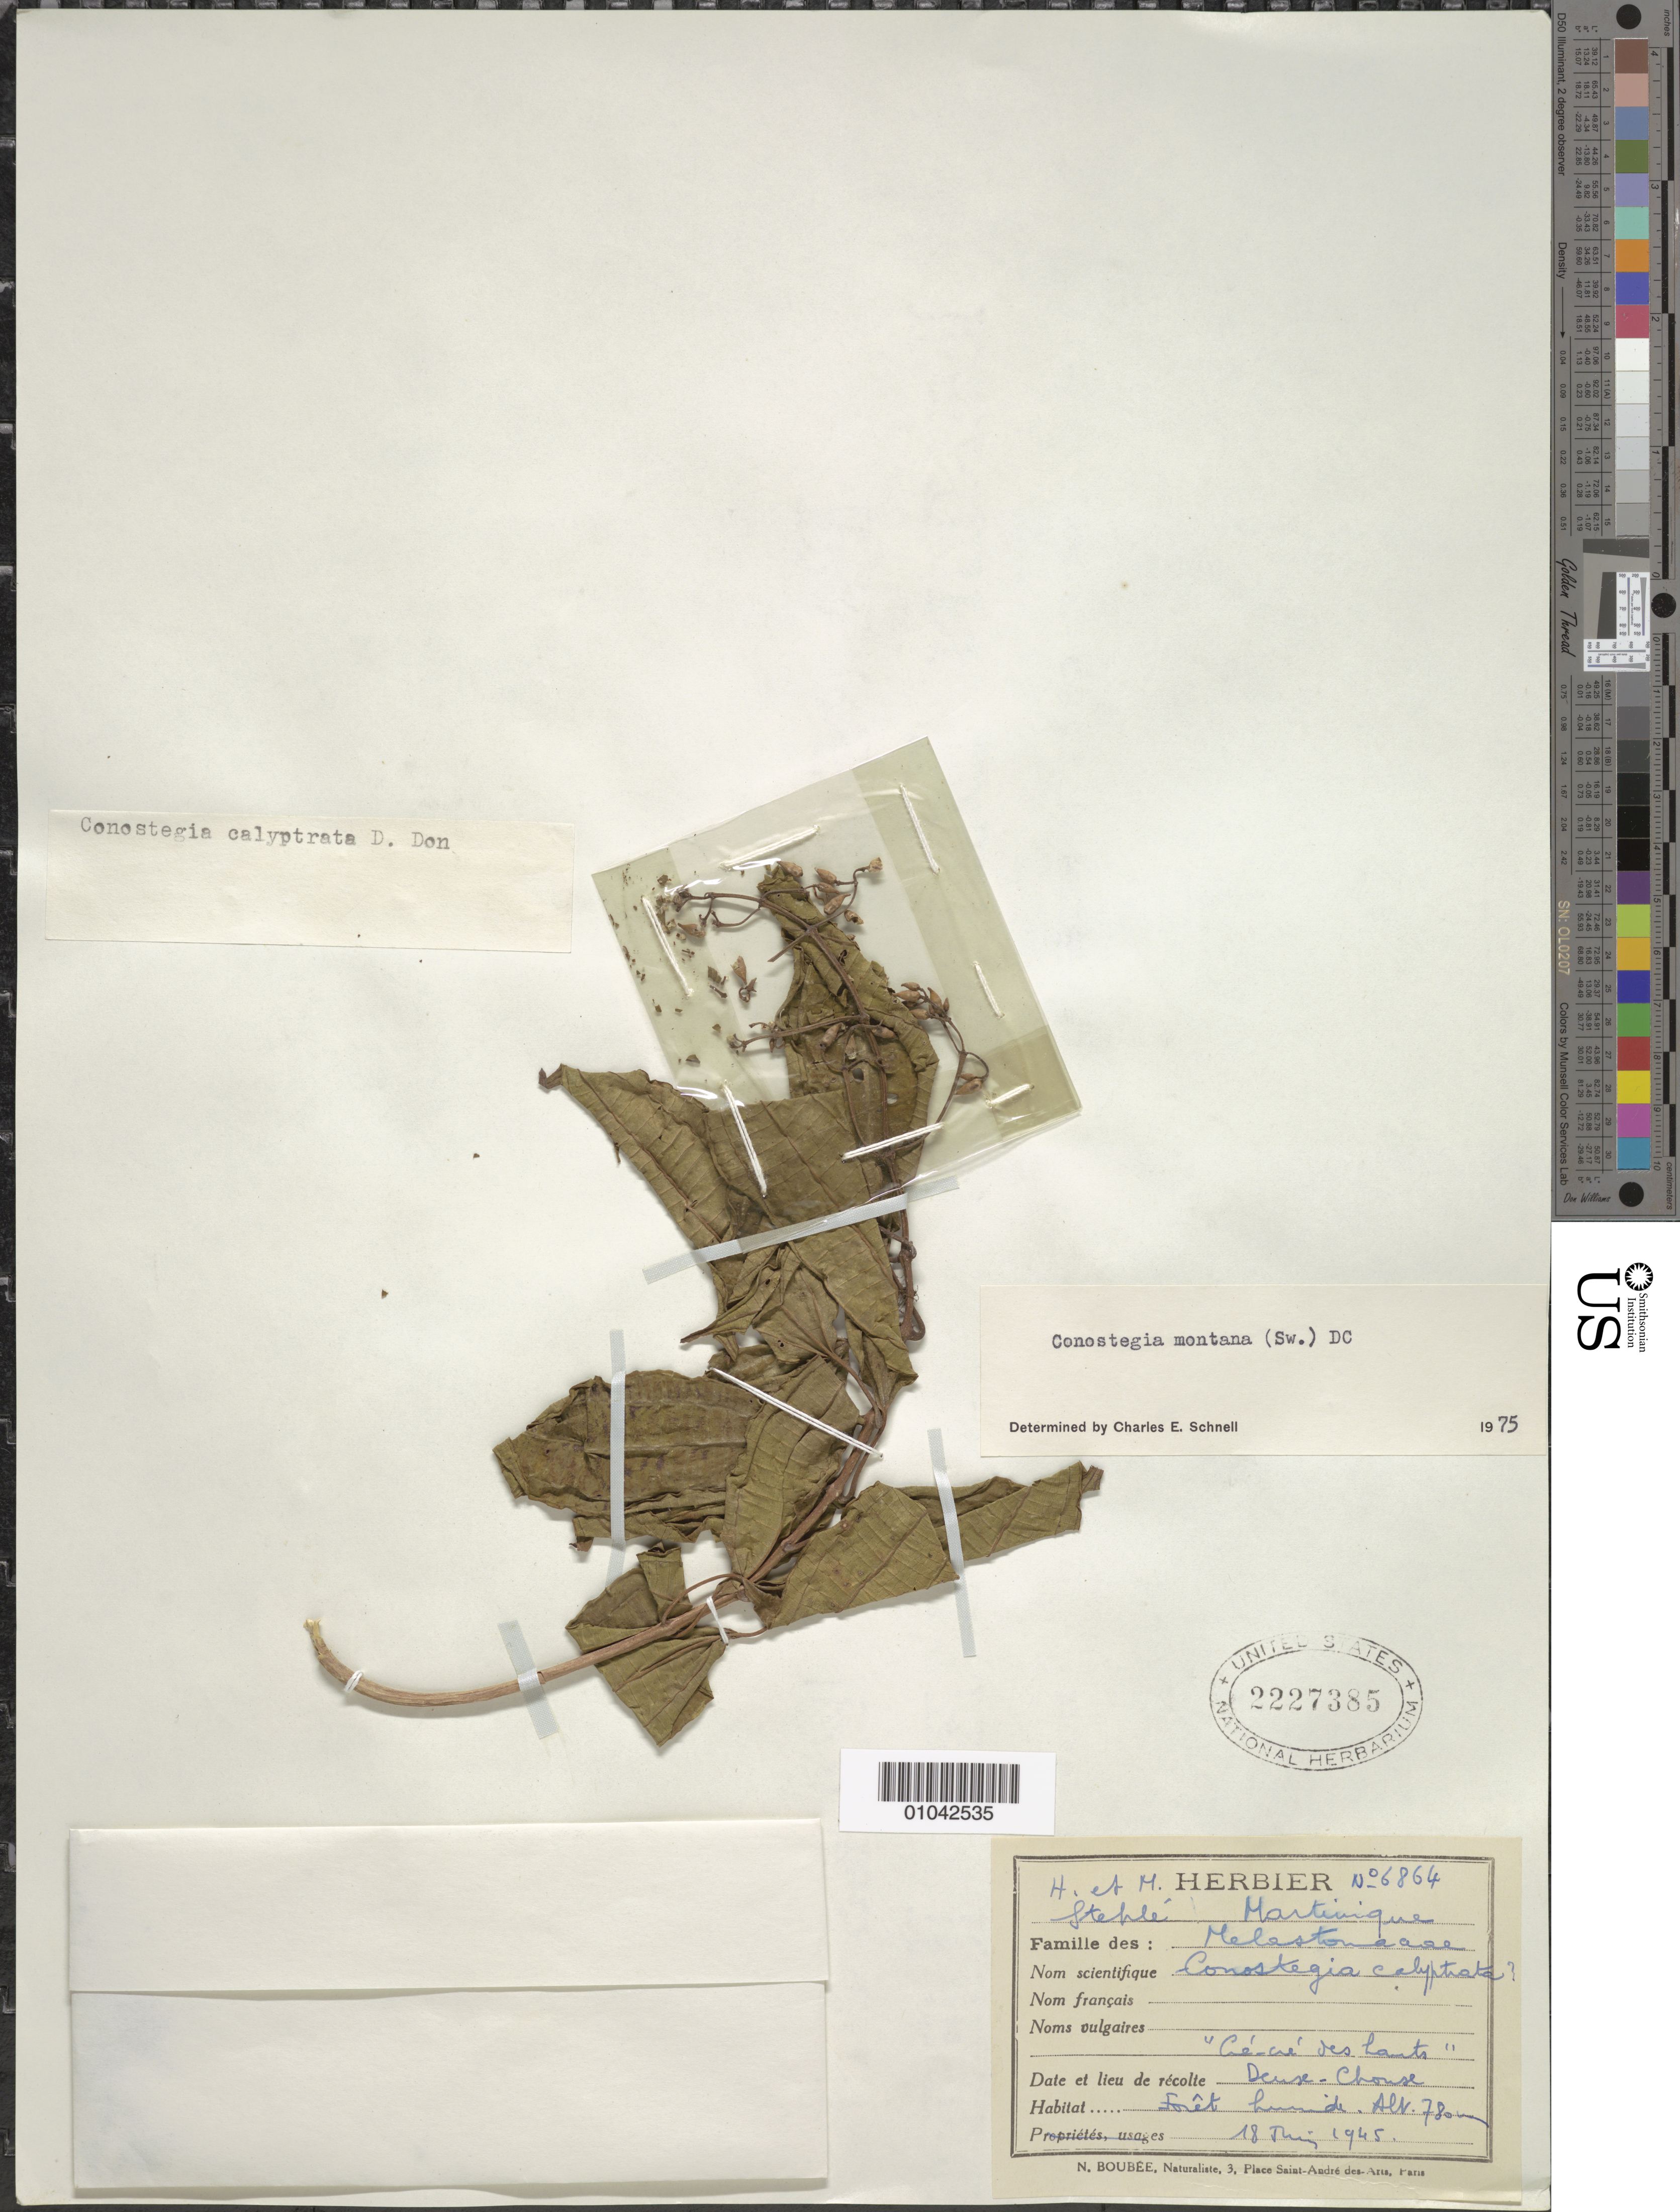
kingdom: Plantae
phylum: Tracheophyta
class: Magnoliopsida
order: Myrtales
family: Melastomataceae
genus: Conostegia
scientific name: Conostegia montana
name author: (Sw.) D. Don ex DC.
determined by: Schnell, C. E.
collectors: H. Stehlé & M. Stehlé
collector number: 6864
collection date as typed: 18 Jun 1945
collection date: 1945-06-18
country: Martinique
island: Martinique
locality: Deux Chouse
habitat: Forêt humide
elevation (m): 780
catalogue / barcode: US 2227385